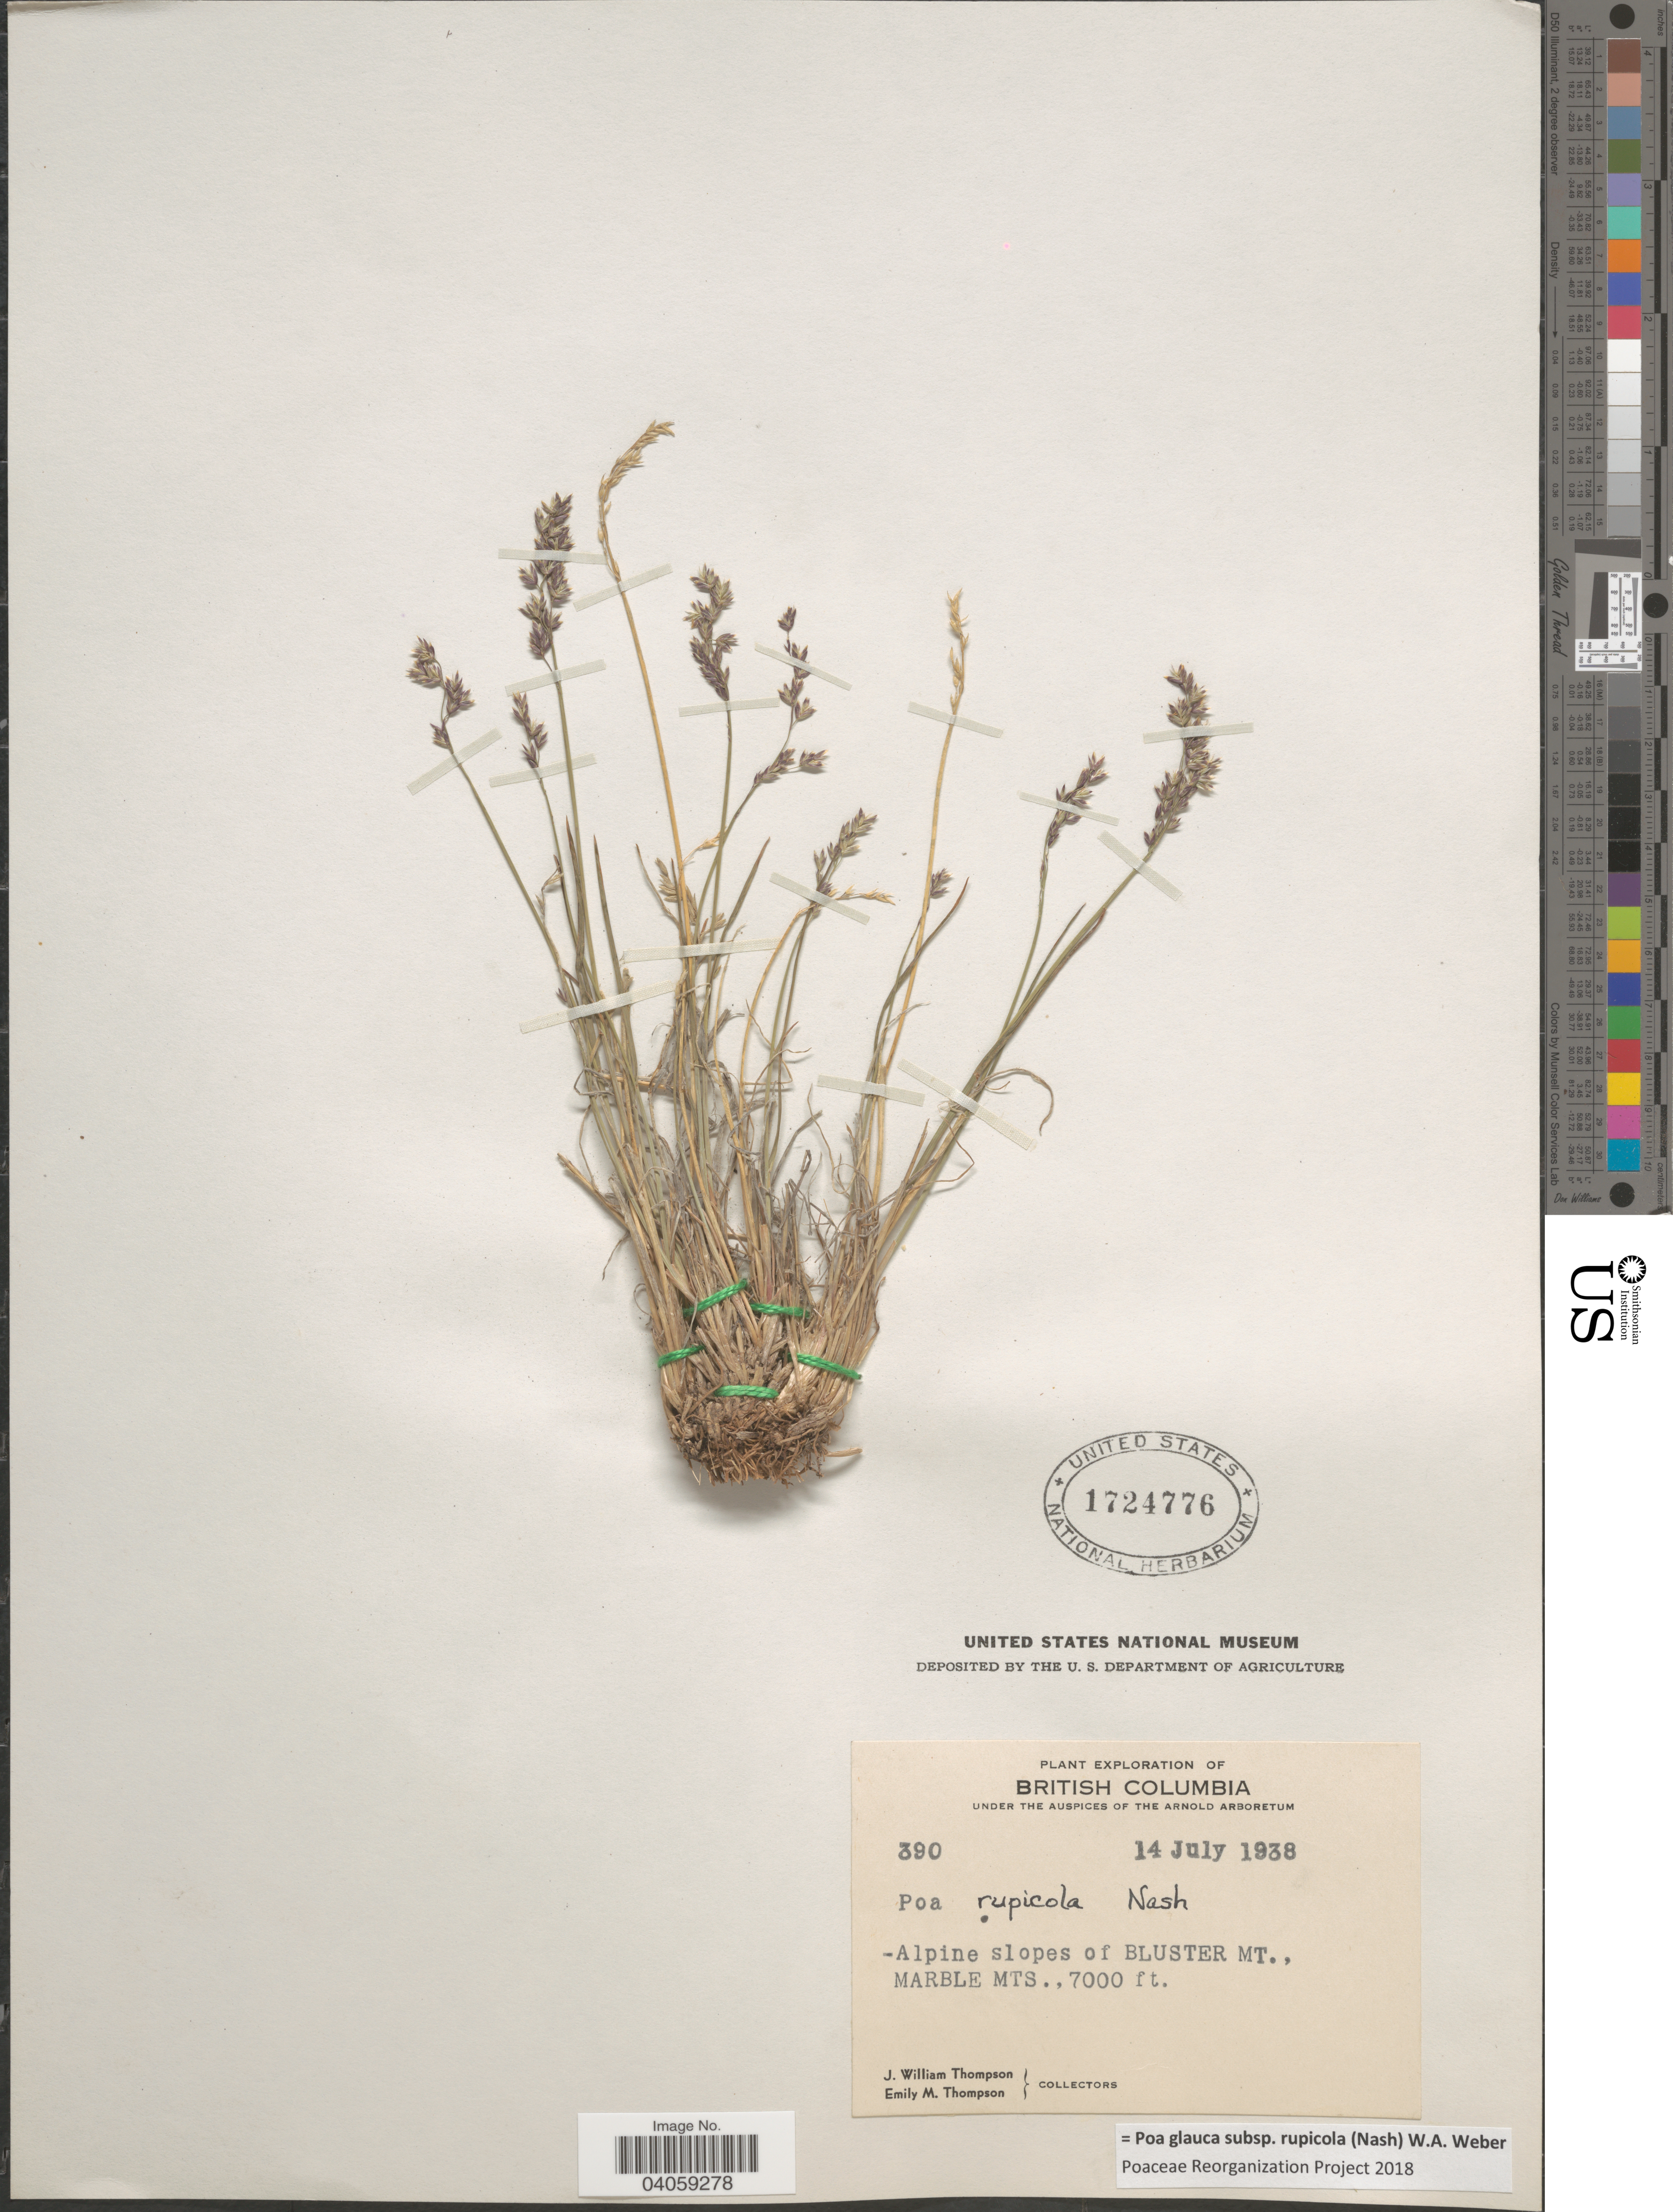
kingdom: Plantae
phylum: Tracheophyta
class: Liliopsida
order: Poales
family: Poaceae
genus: Poa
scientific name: Poa glauca subsp. rupicola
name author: (Nash) W.A. Weber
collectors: J. W. Thompson & E. M. Thompson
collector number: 390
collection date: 1938-07-14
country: Canada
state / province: British Columbia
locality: Alpine slopes of Bluster Mt., Marble Mts.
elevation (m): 2134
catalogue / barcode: US 1724776